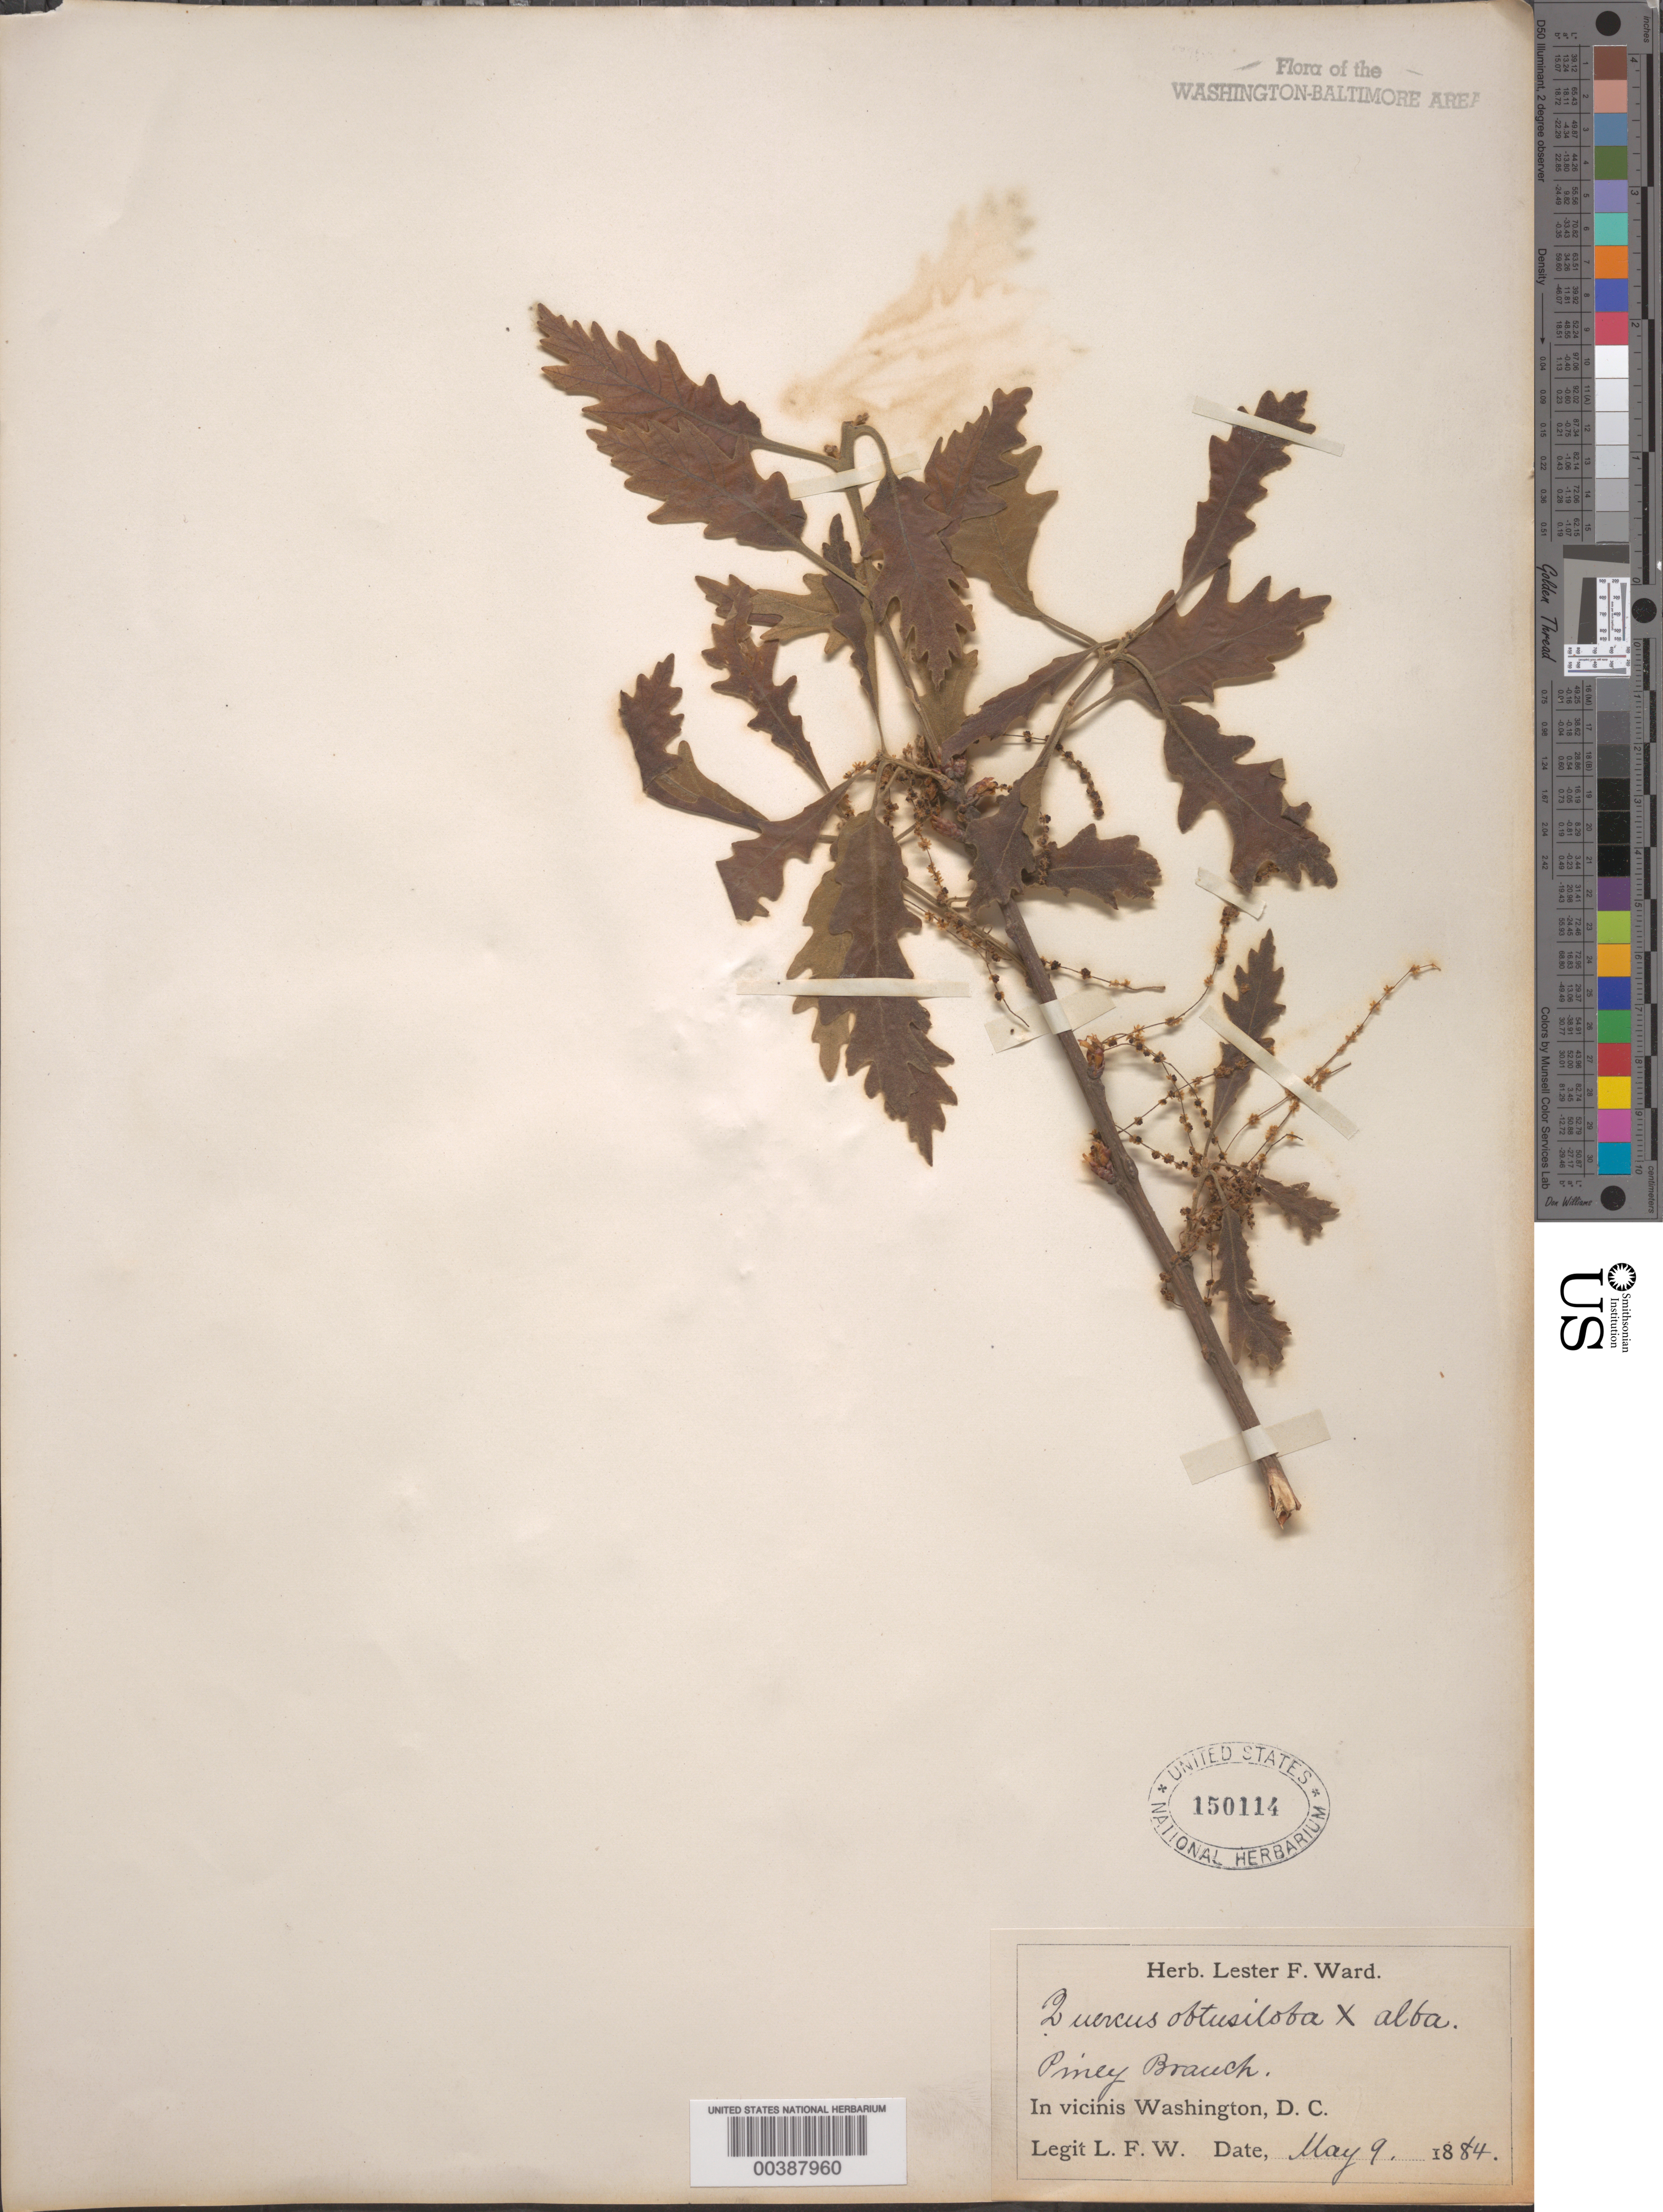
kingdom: Plantae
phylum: Tracheophyta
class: Magnoliopsida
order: Fagales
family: Fagaceae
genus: Quercus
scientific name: Quercus alba x Q. stellata Wangenh.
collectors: L. F. Ward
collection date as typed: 09 May 1882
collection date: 1882-05-09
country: United States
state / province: District of Columbia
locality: Piney Branch Rock Creek Park and vicinity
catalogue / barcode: US 150114